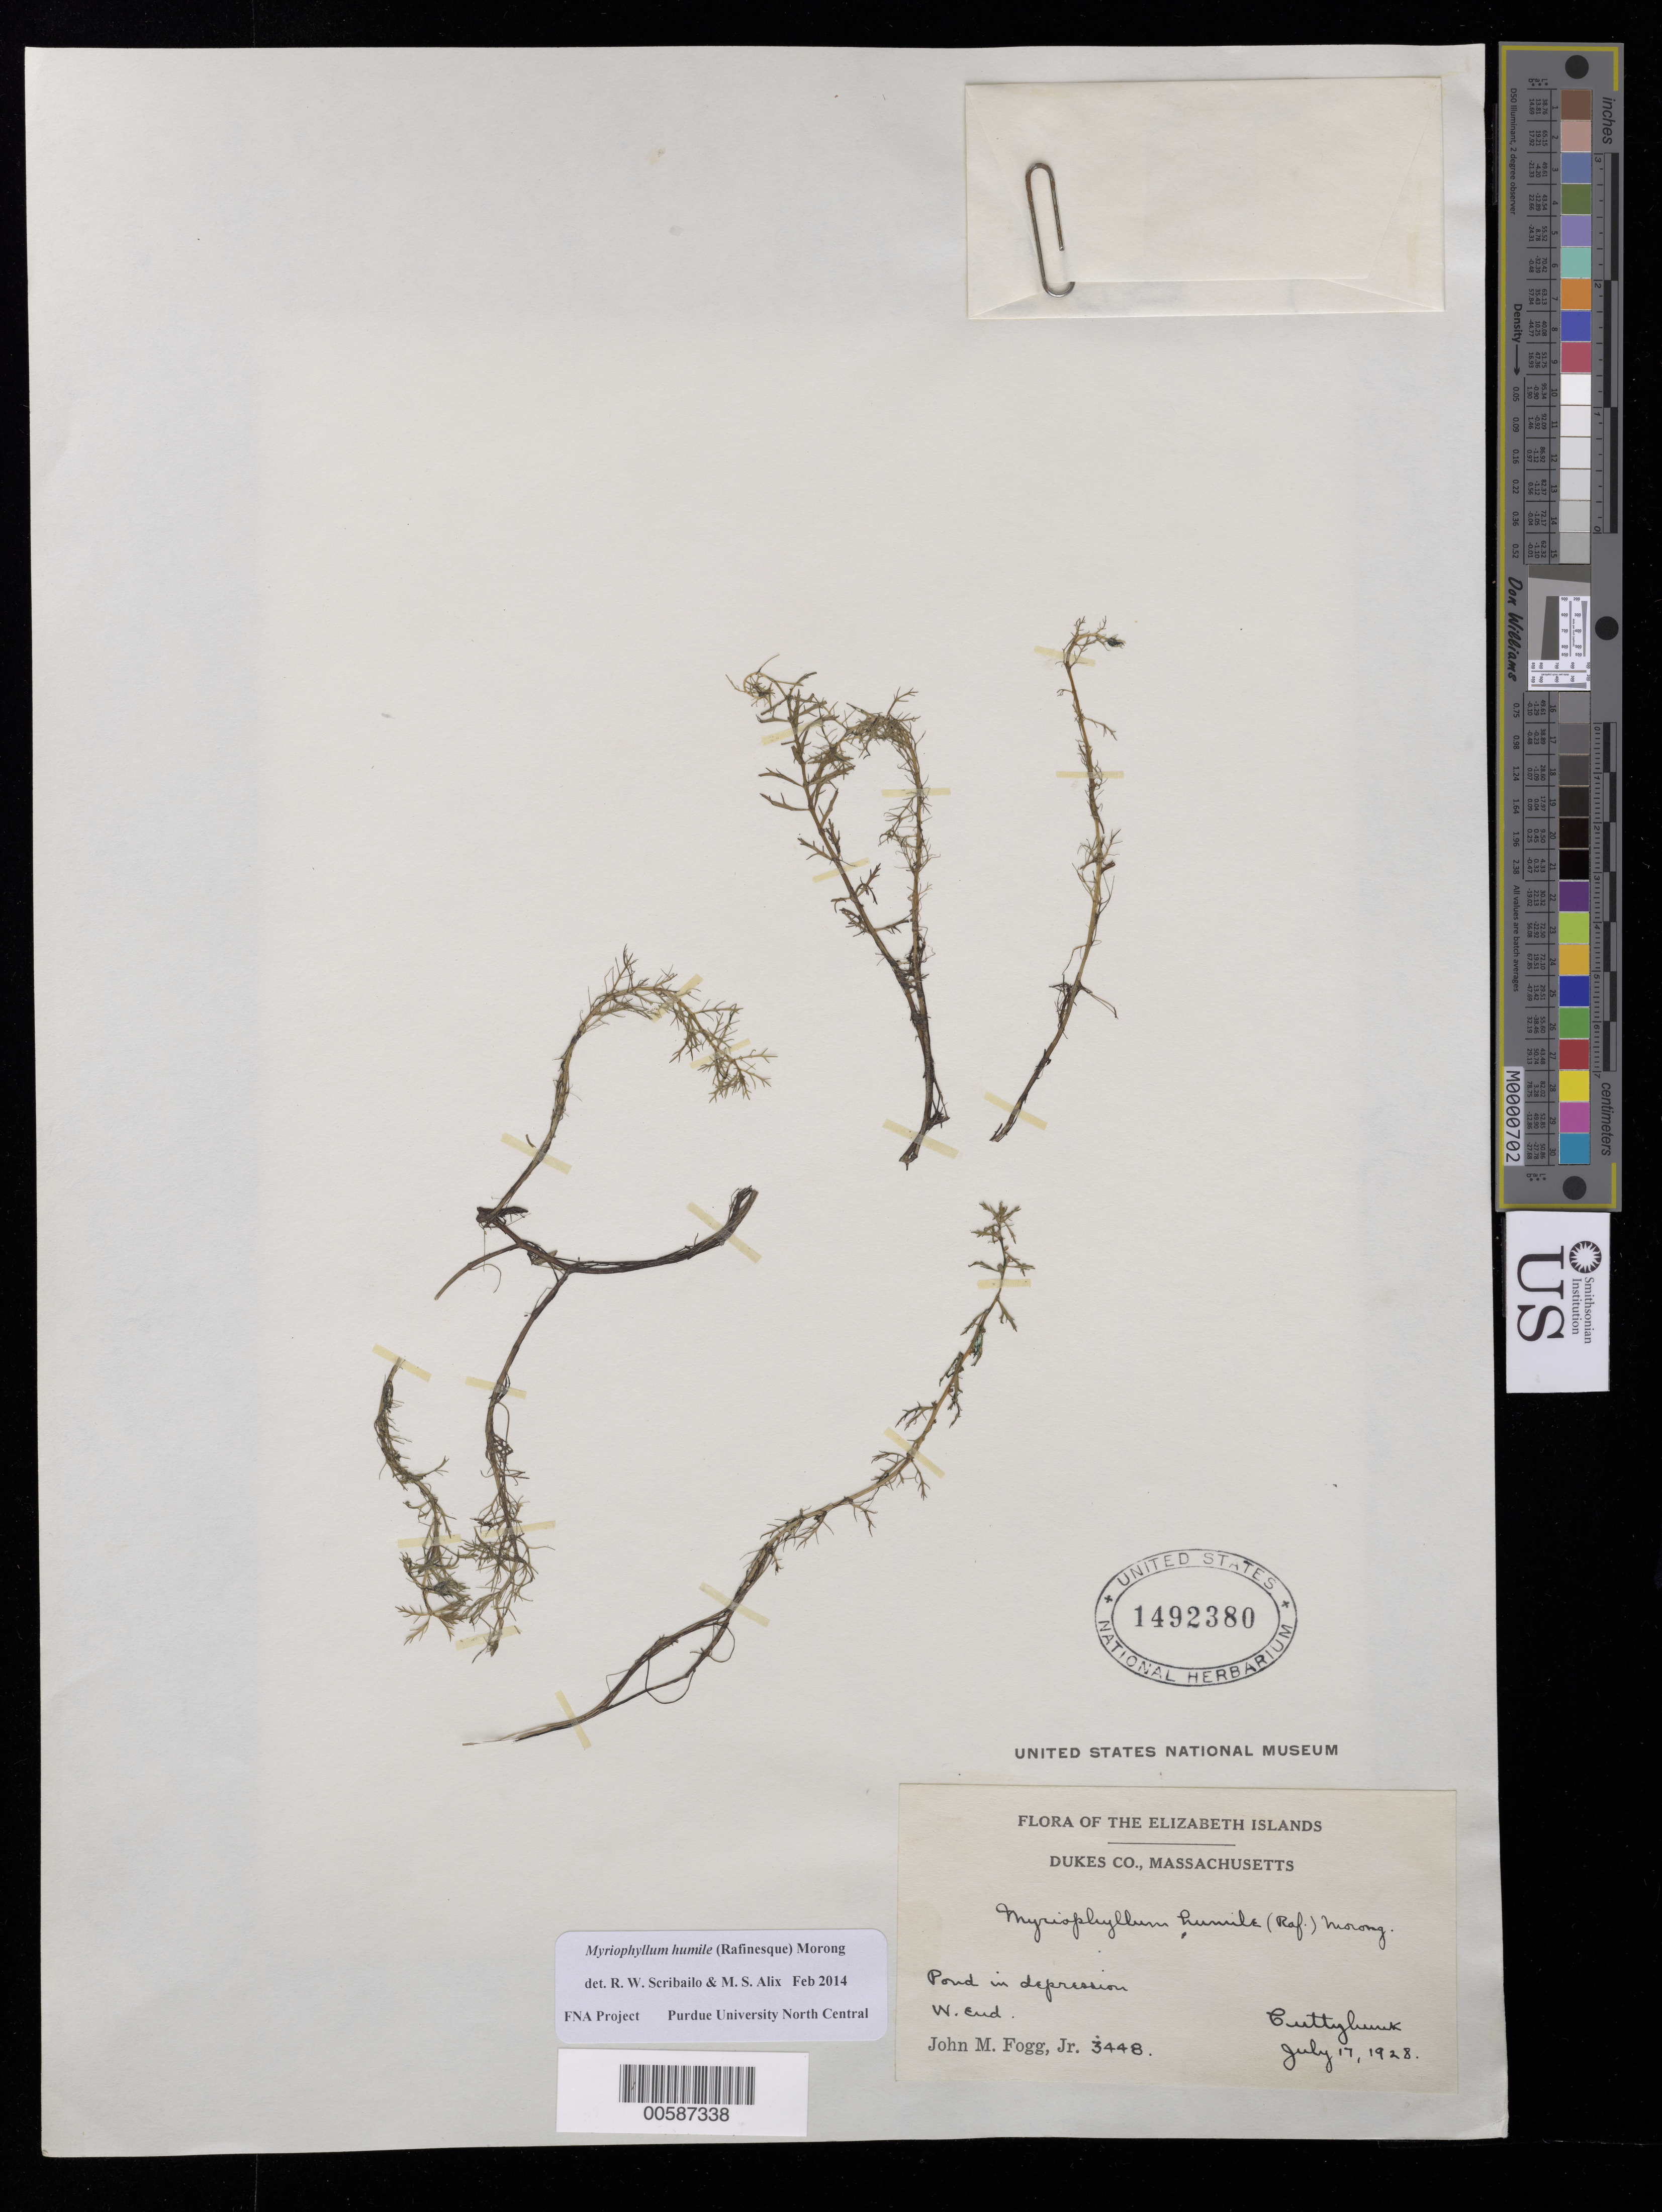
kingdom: Plantae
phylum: Tracheophyta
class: Magnoliopsida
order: Saxifragales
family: Haloragaceae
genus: Myriophyllum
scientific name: Myriophyllum humile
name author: (Raf.) Morong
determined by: Scribailo, R. W.; Alix, M. S.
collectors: J. Fogg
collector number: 3448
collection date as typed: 17 Jul 1928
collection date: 1928-07-17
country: United States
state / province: Massachusetts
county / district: Dukes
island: Cuttyhunk Island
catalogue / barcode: US 1492380